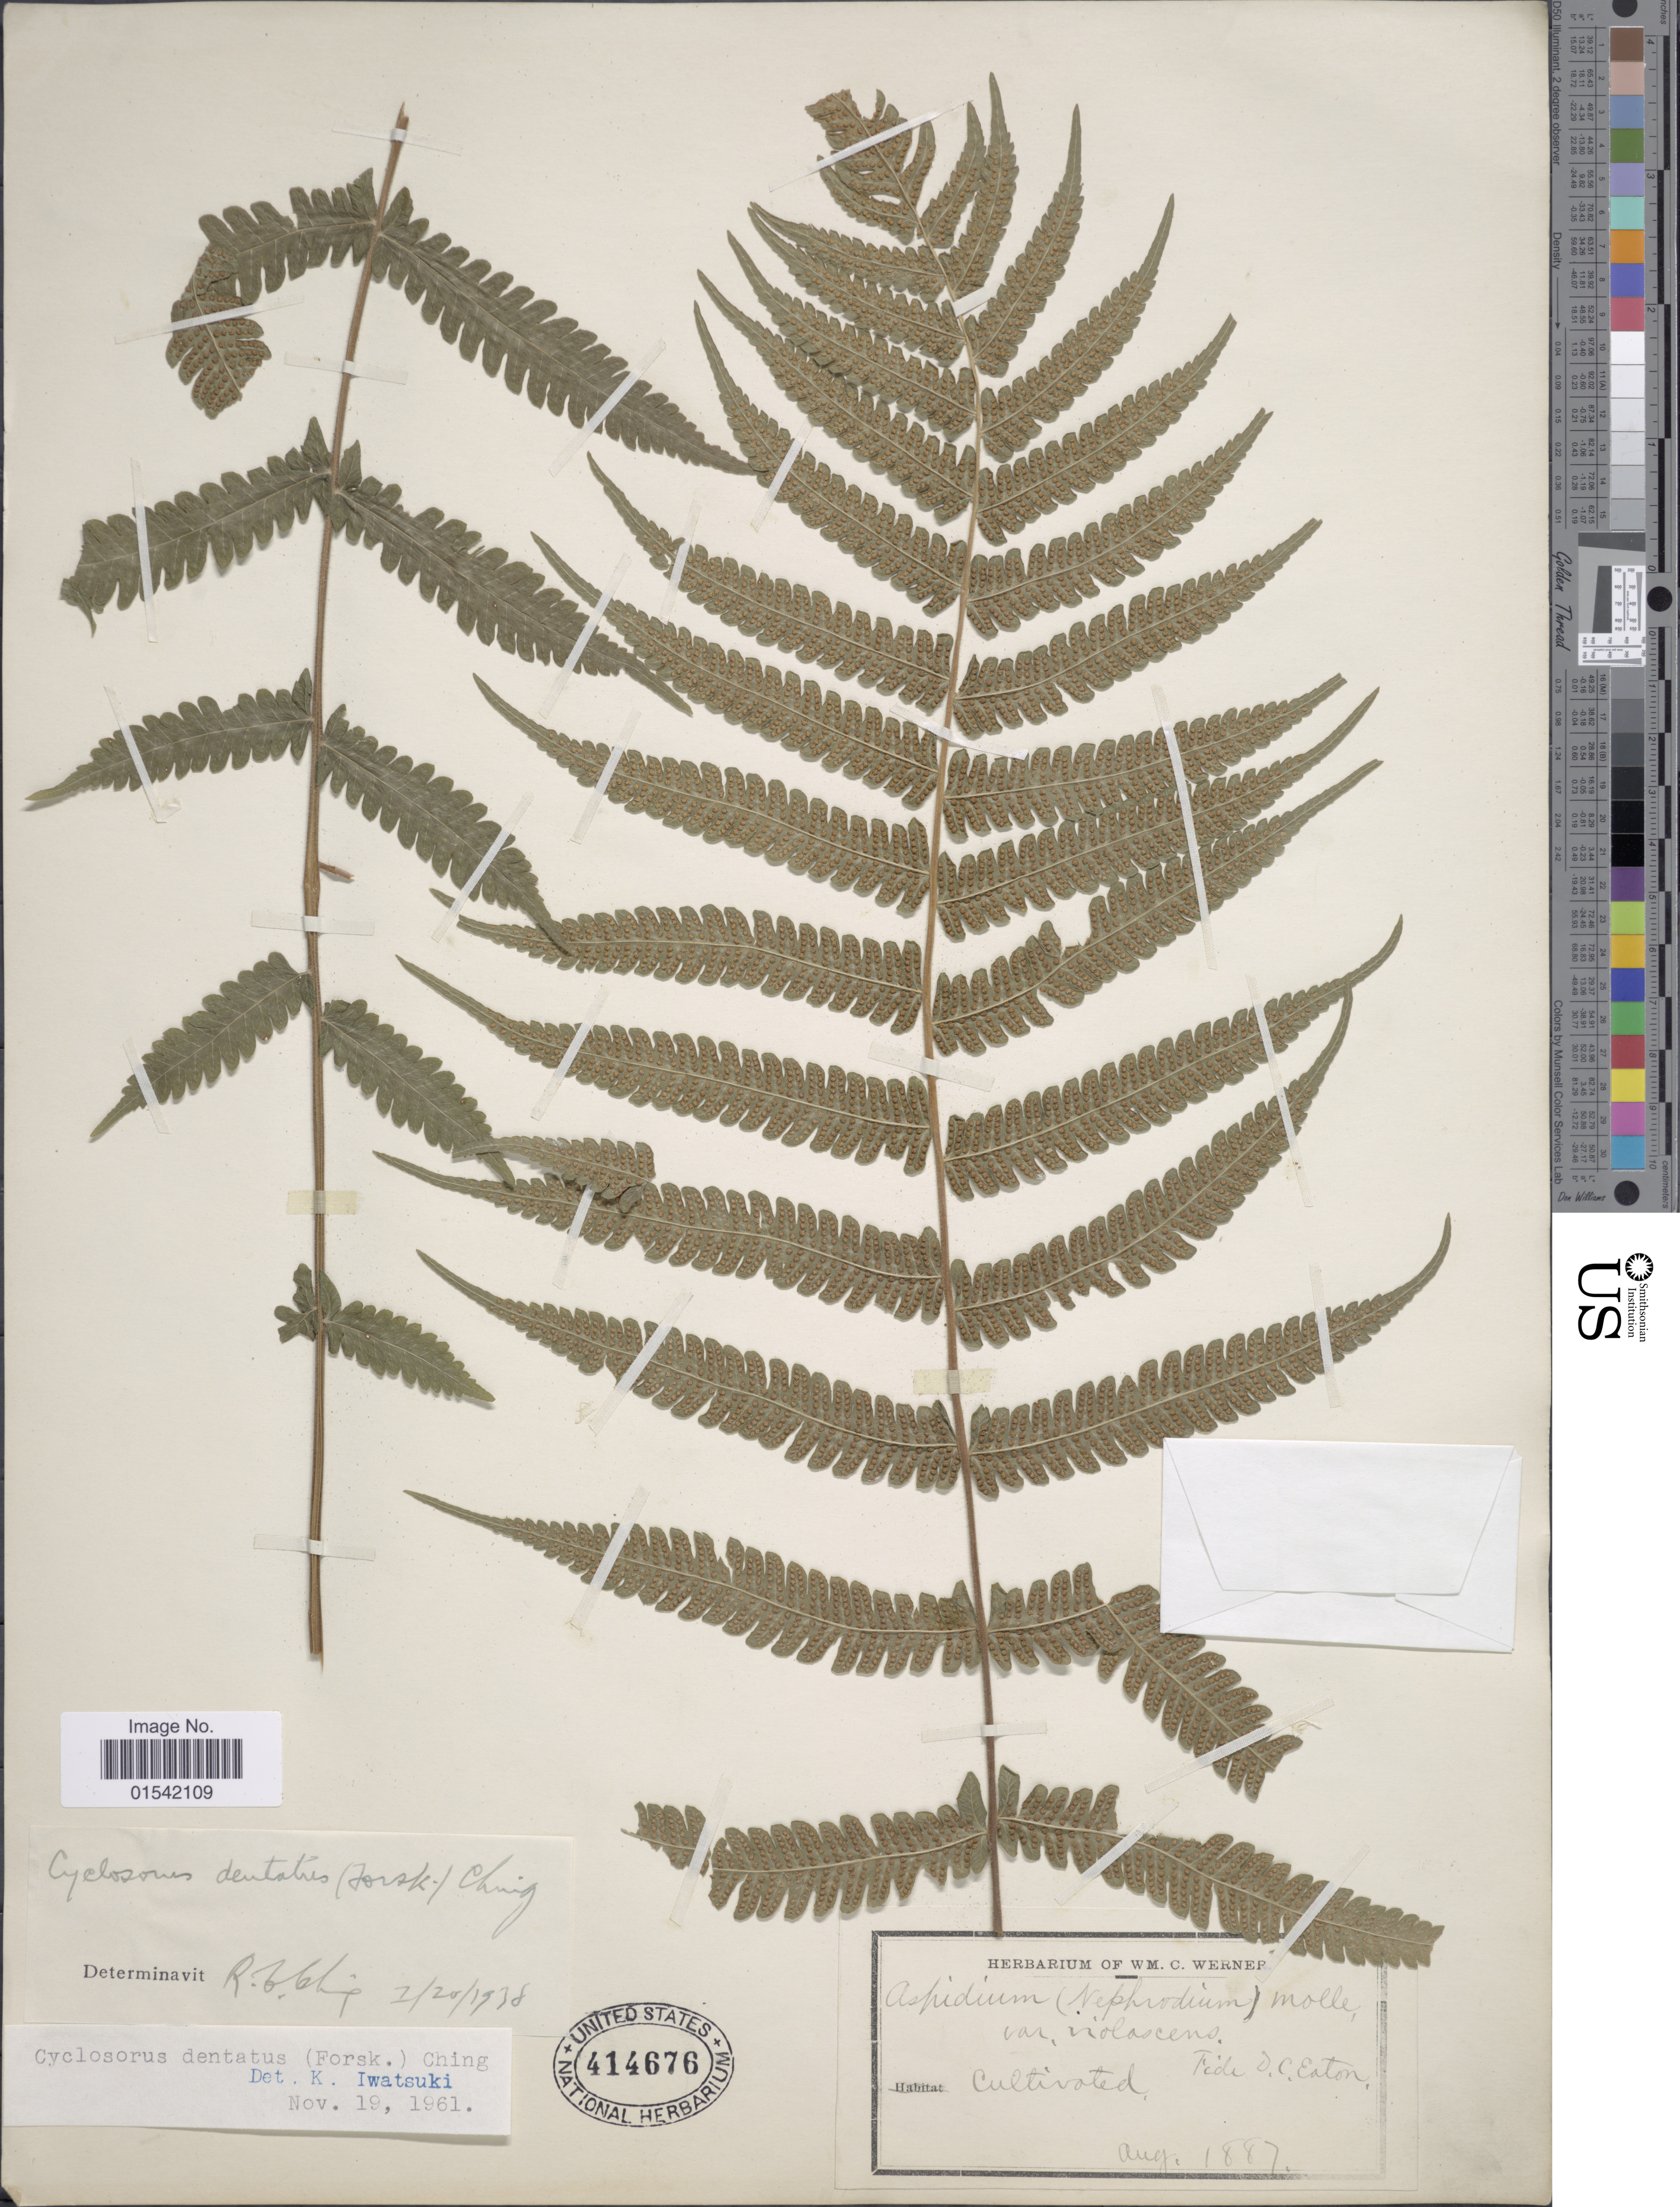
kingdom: Plantae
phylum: Tracheophyta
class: Polypodiopsida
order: Polypodiales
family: Thelypteridaceae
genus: Cyclosorus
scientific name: Cyclosorus dentatus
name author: (Forssk.) Ching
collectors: D. Eaton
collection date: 1887-08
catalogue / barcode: US 414676